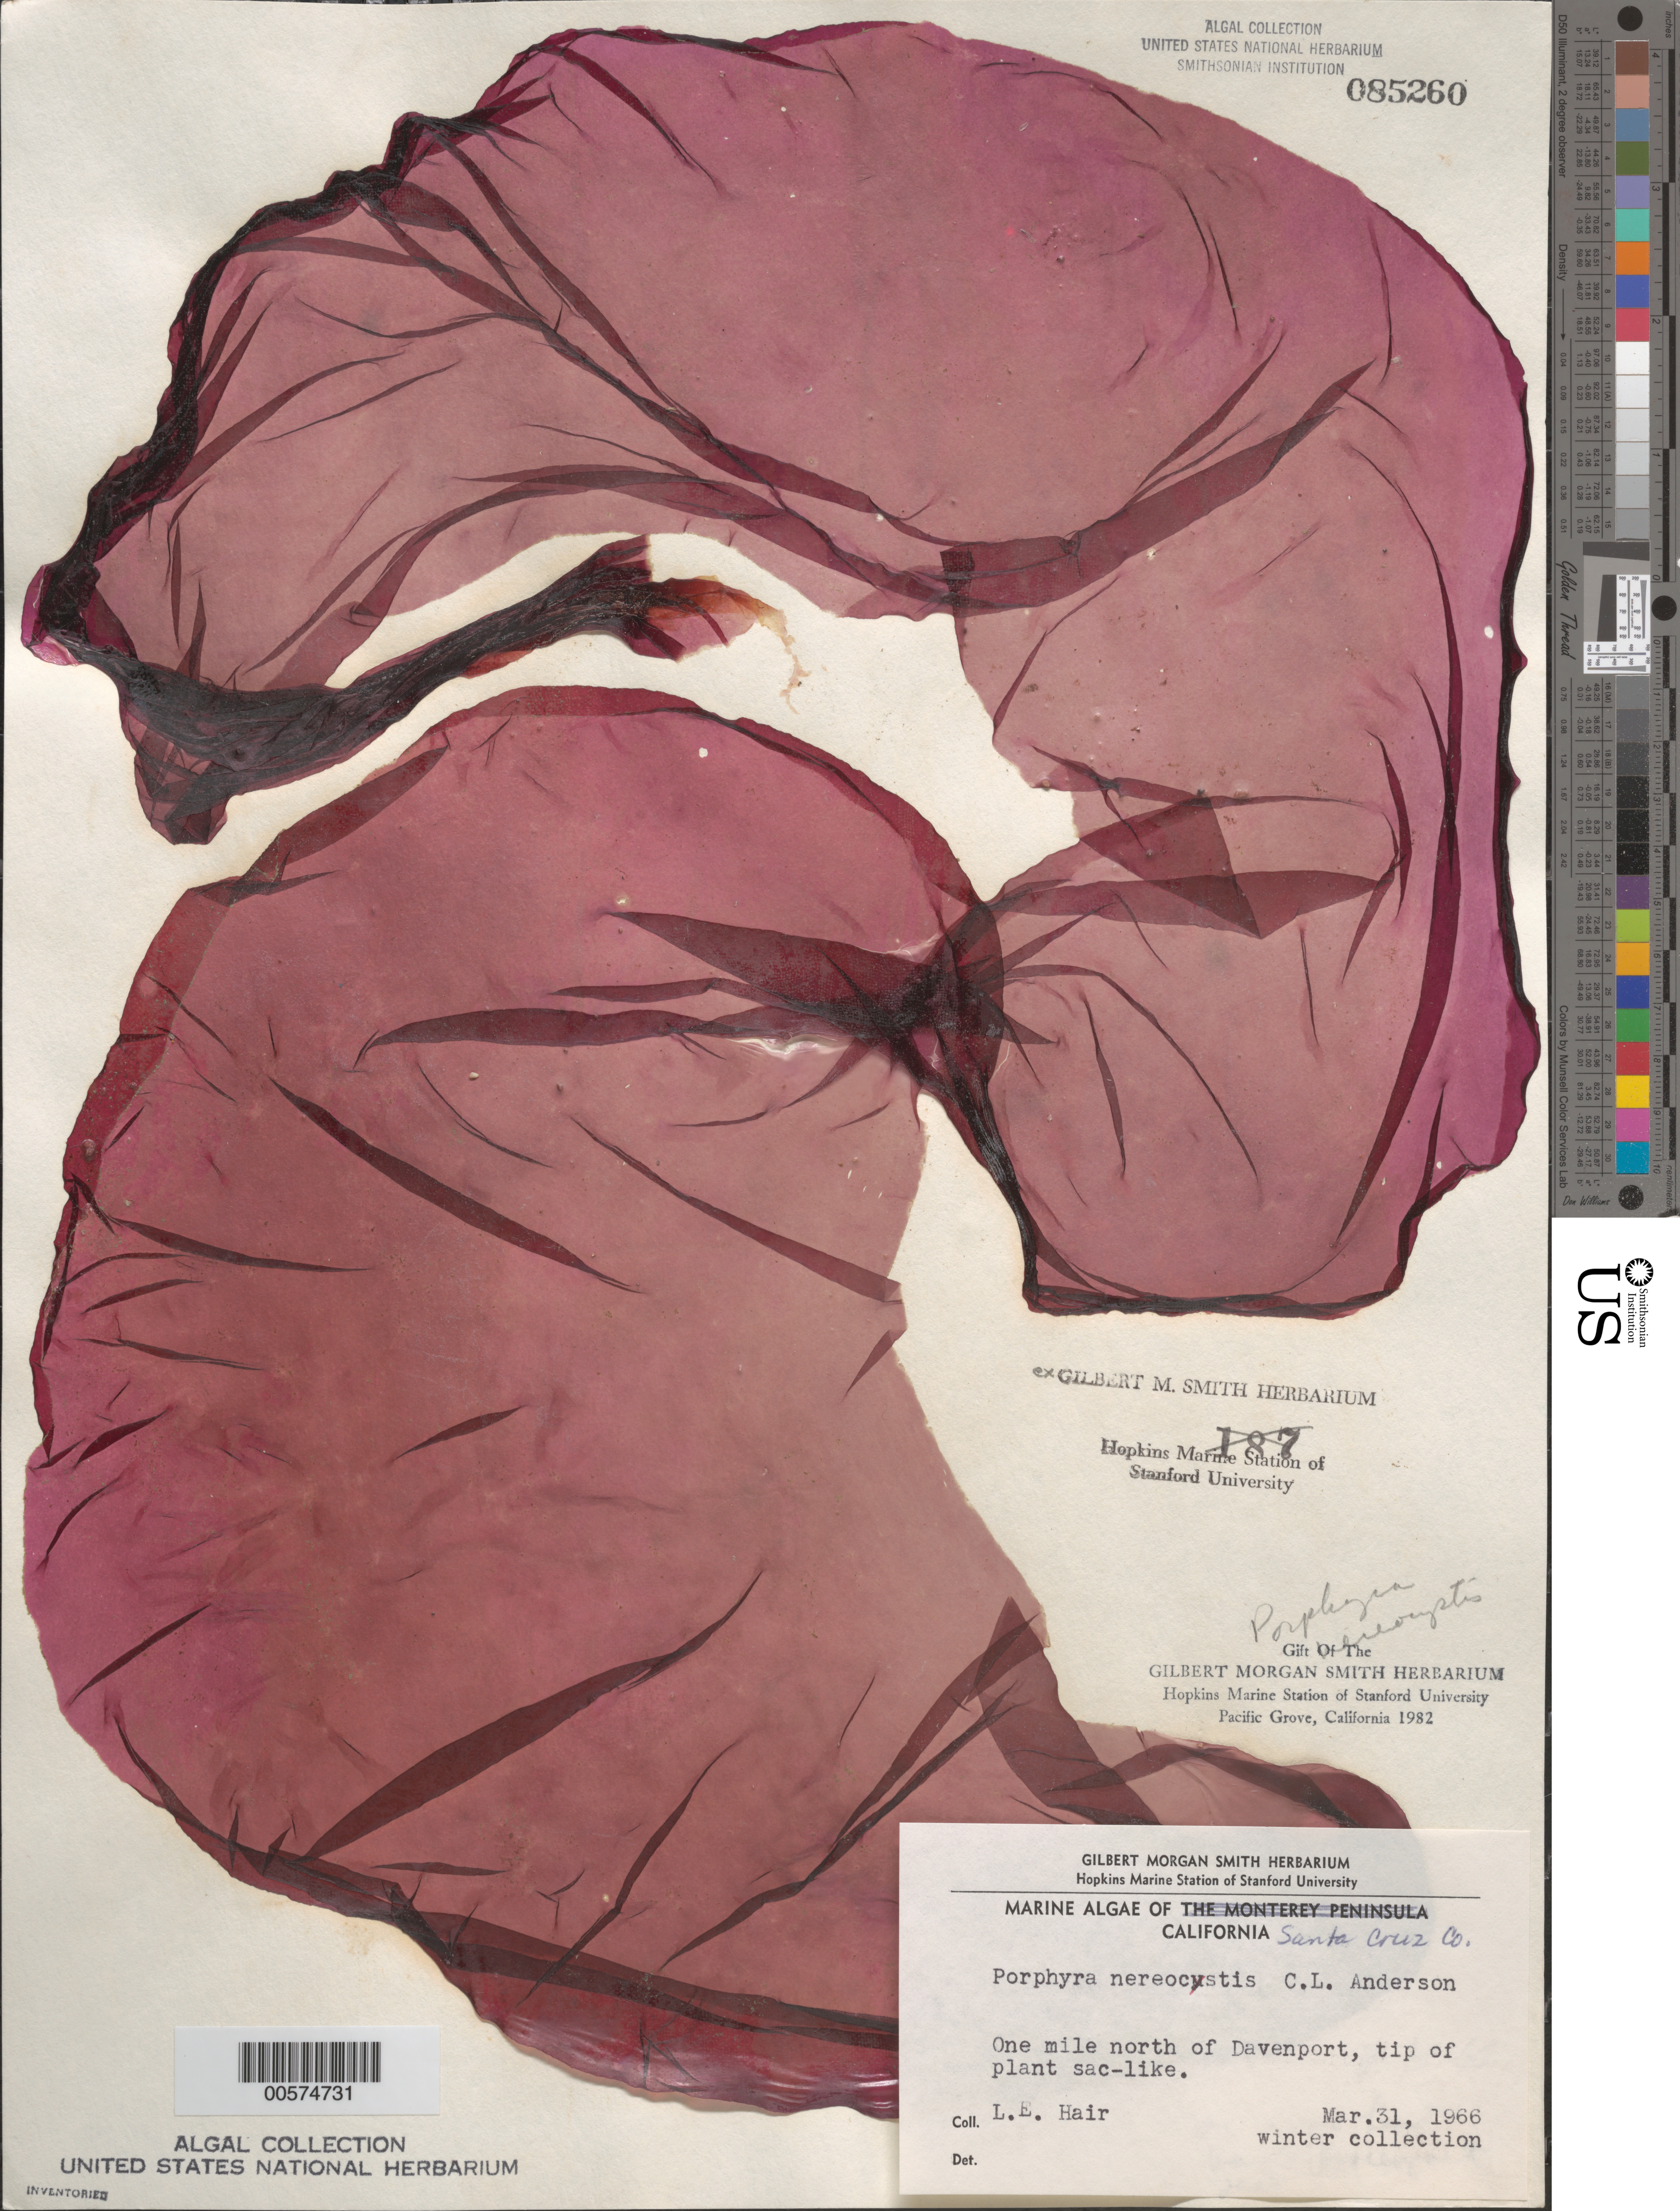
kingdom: Plantae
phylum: Rhodophyta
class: Bangiophyceae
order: Bangiales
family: Bangiaceae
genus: Pyropia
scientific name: Pyropia nereocystis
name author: (C.L. Anderson) S.C. Lindstrom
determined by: Algae name updating Project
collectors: L. Hair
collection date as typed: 31 Mar 1966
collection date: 1966-03-31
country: United States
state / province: California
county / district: Santa Cruz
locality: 1 mile north of Davenport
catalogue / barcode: US 85260